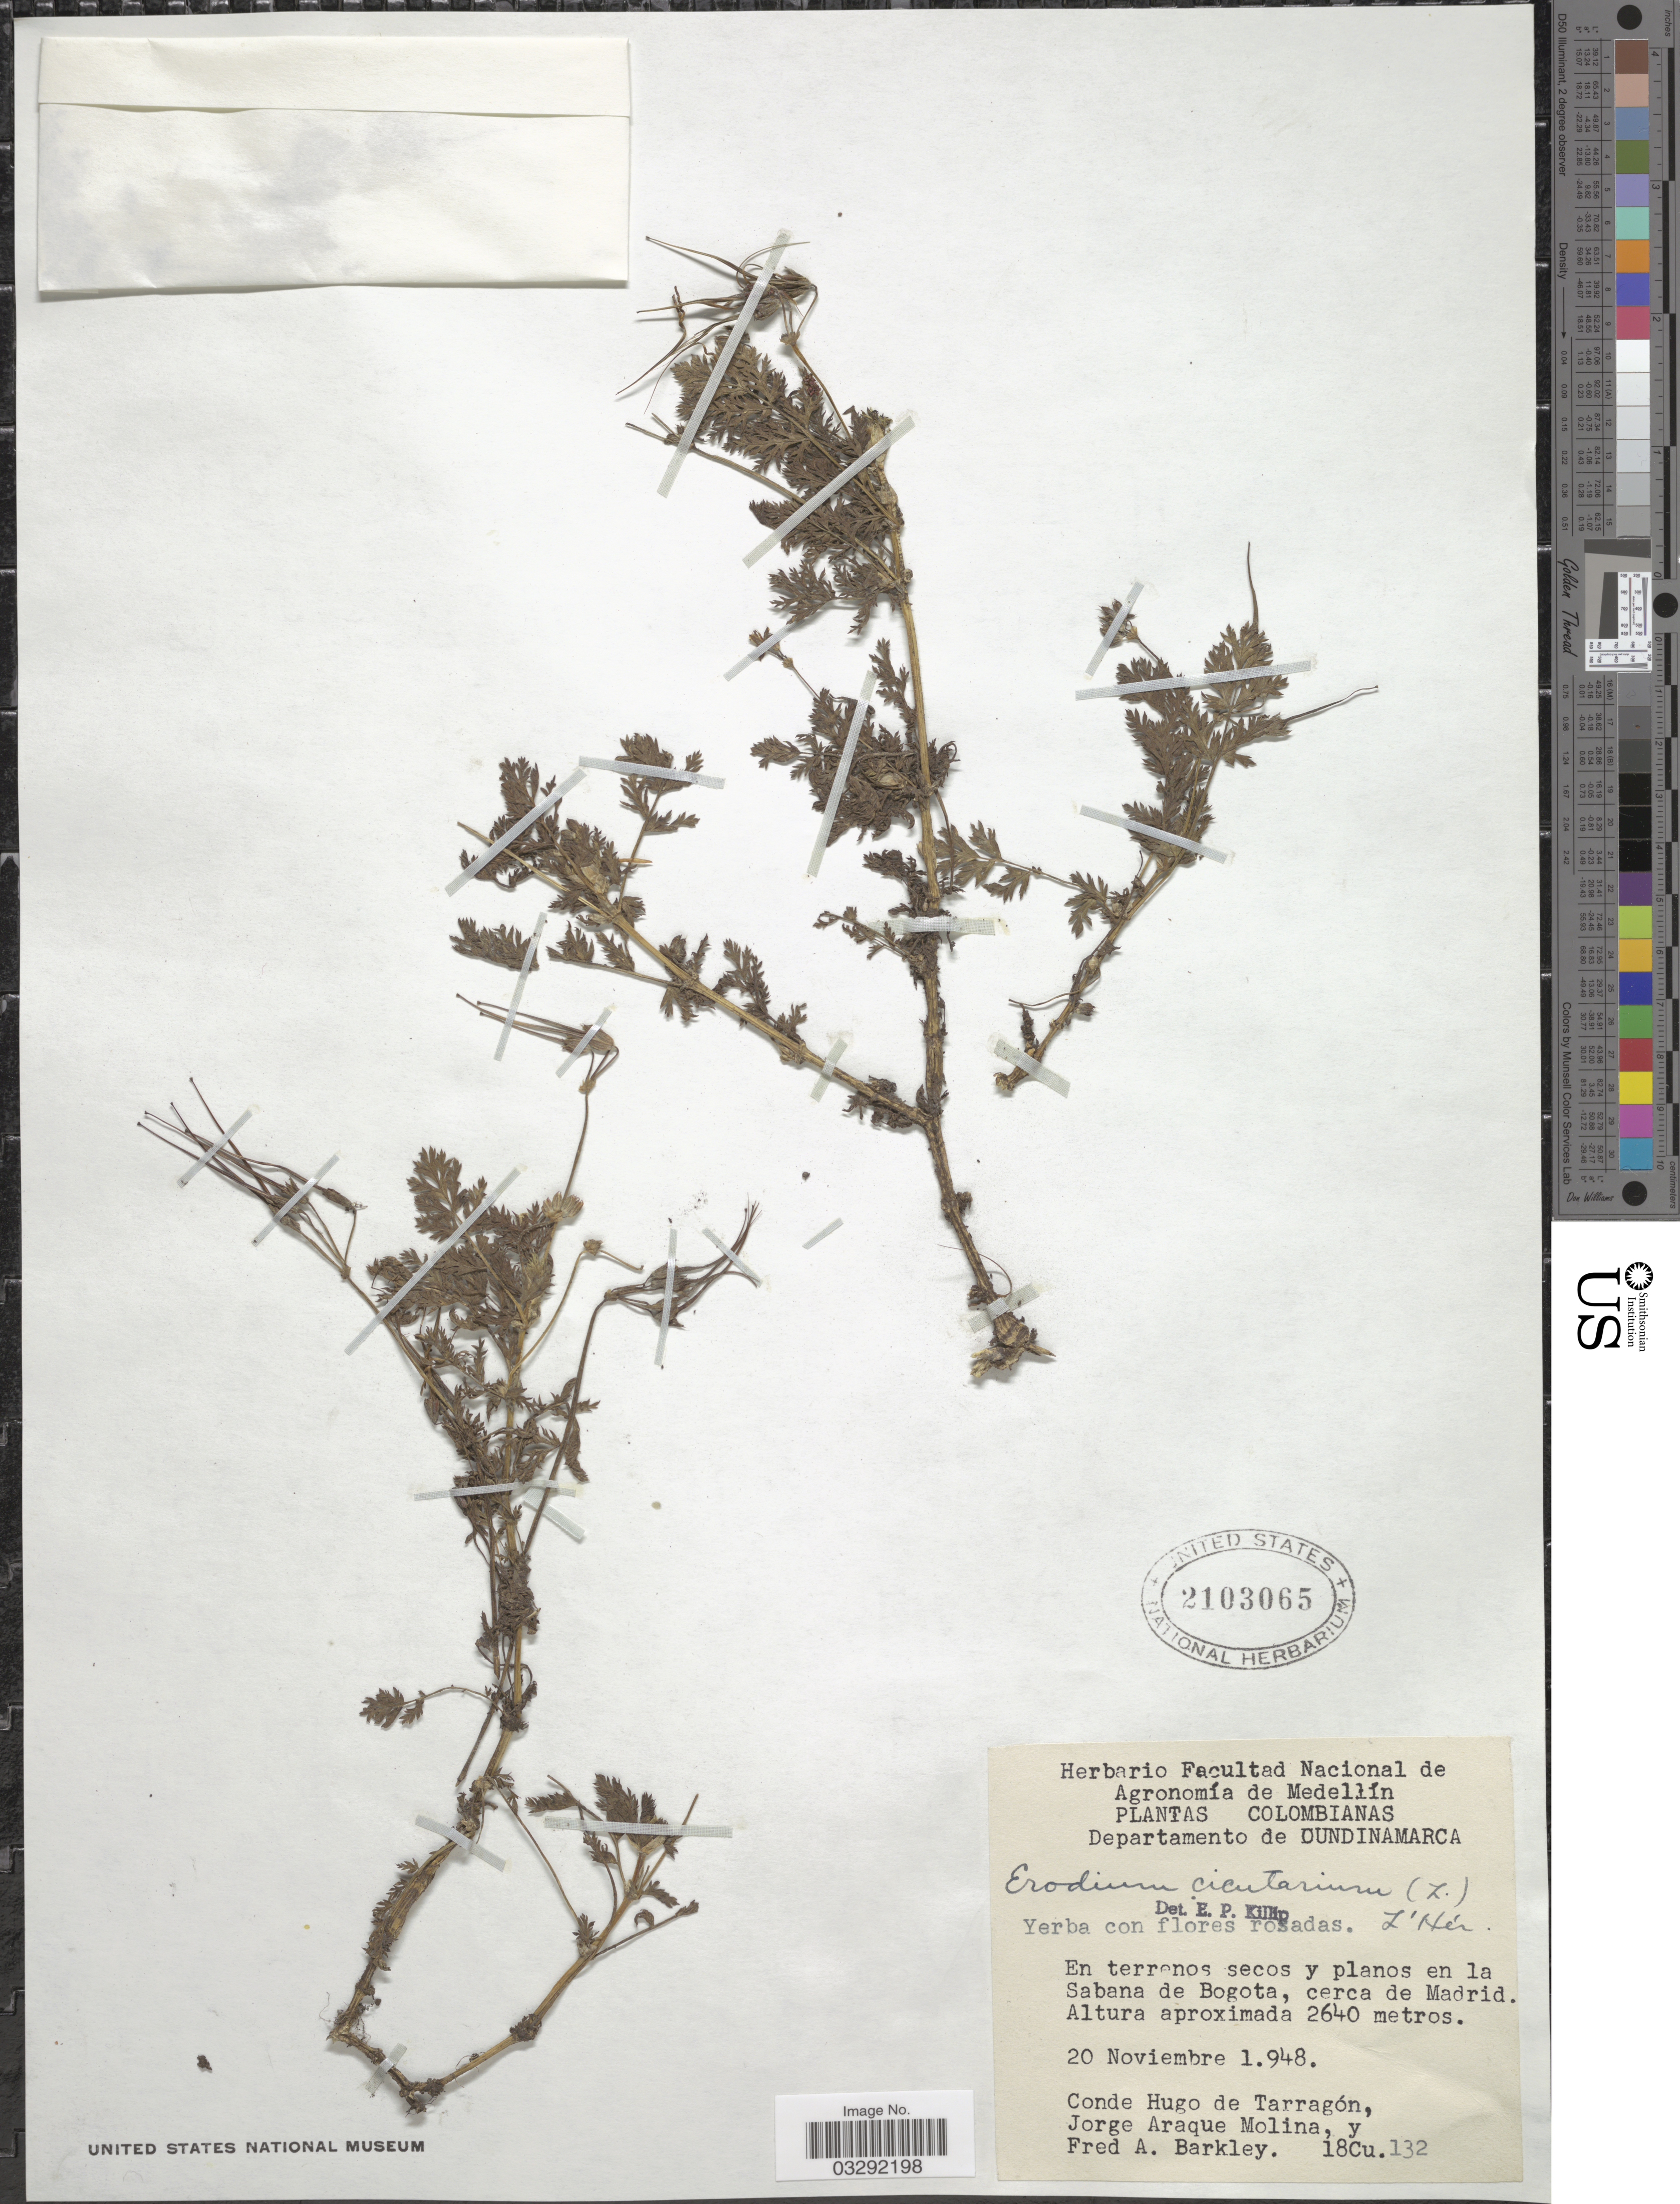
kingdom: Plantae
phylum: Tracheophyta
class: Magnoliopsida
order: Geraniales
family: Geraniaceae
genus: Erodium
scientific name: Erodium cicutarium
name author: (L.) L'Hér.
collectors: C. De Tarragon, J. Araque Molina & F. A. Barkley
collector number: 18Cu132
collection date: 1948-11-20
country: Colombia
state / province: Cundinamarca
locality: Departamento de Cundinamarca. Sabana de Bogota, cerca de Madrid.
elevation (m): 2640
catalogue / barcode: US 2103065